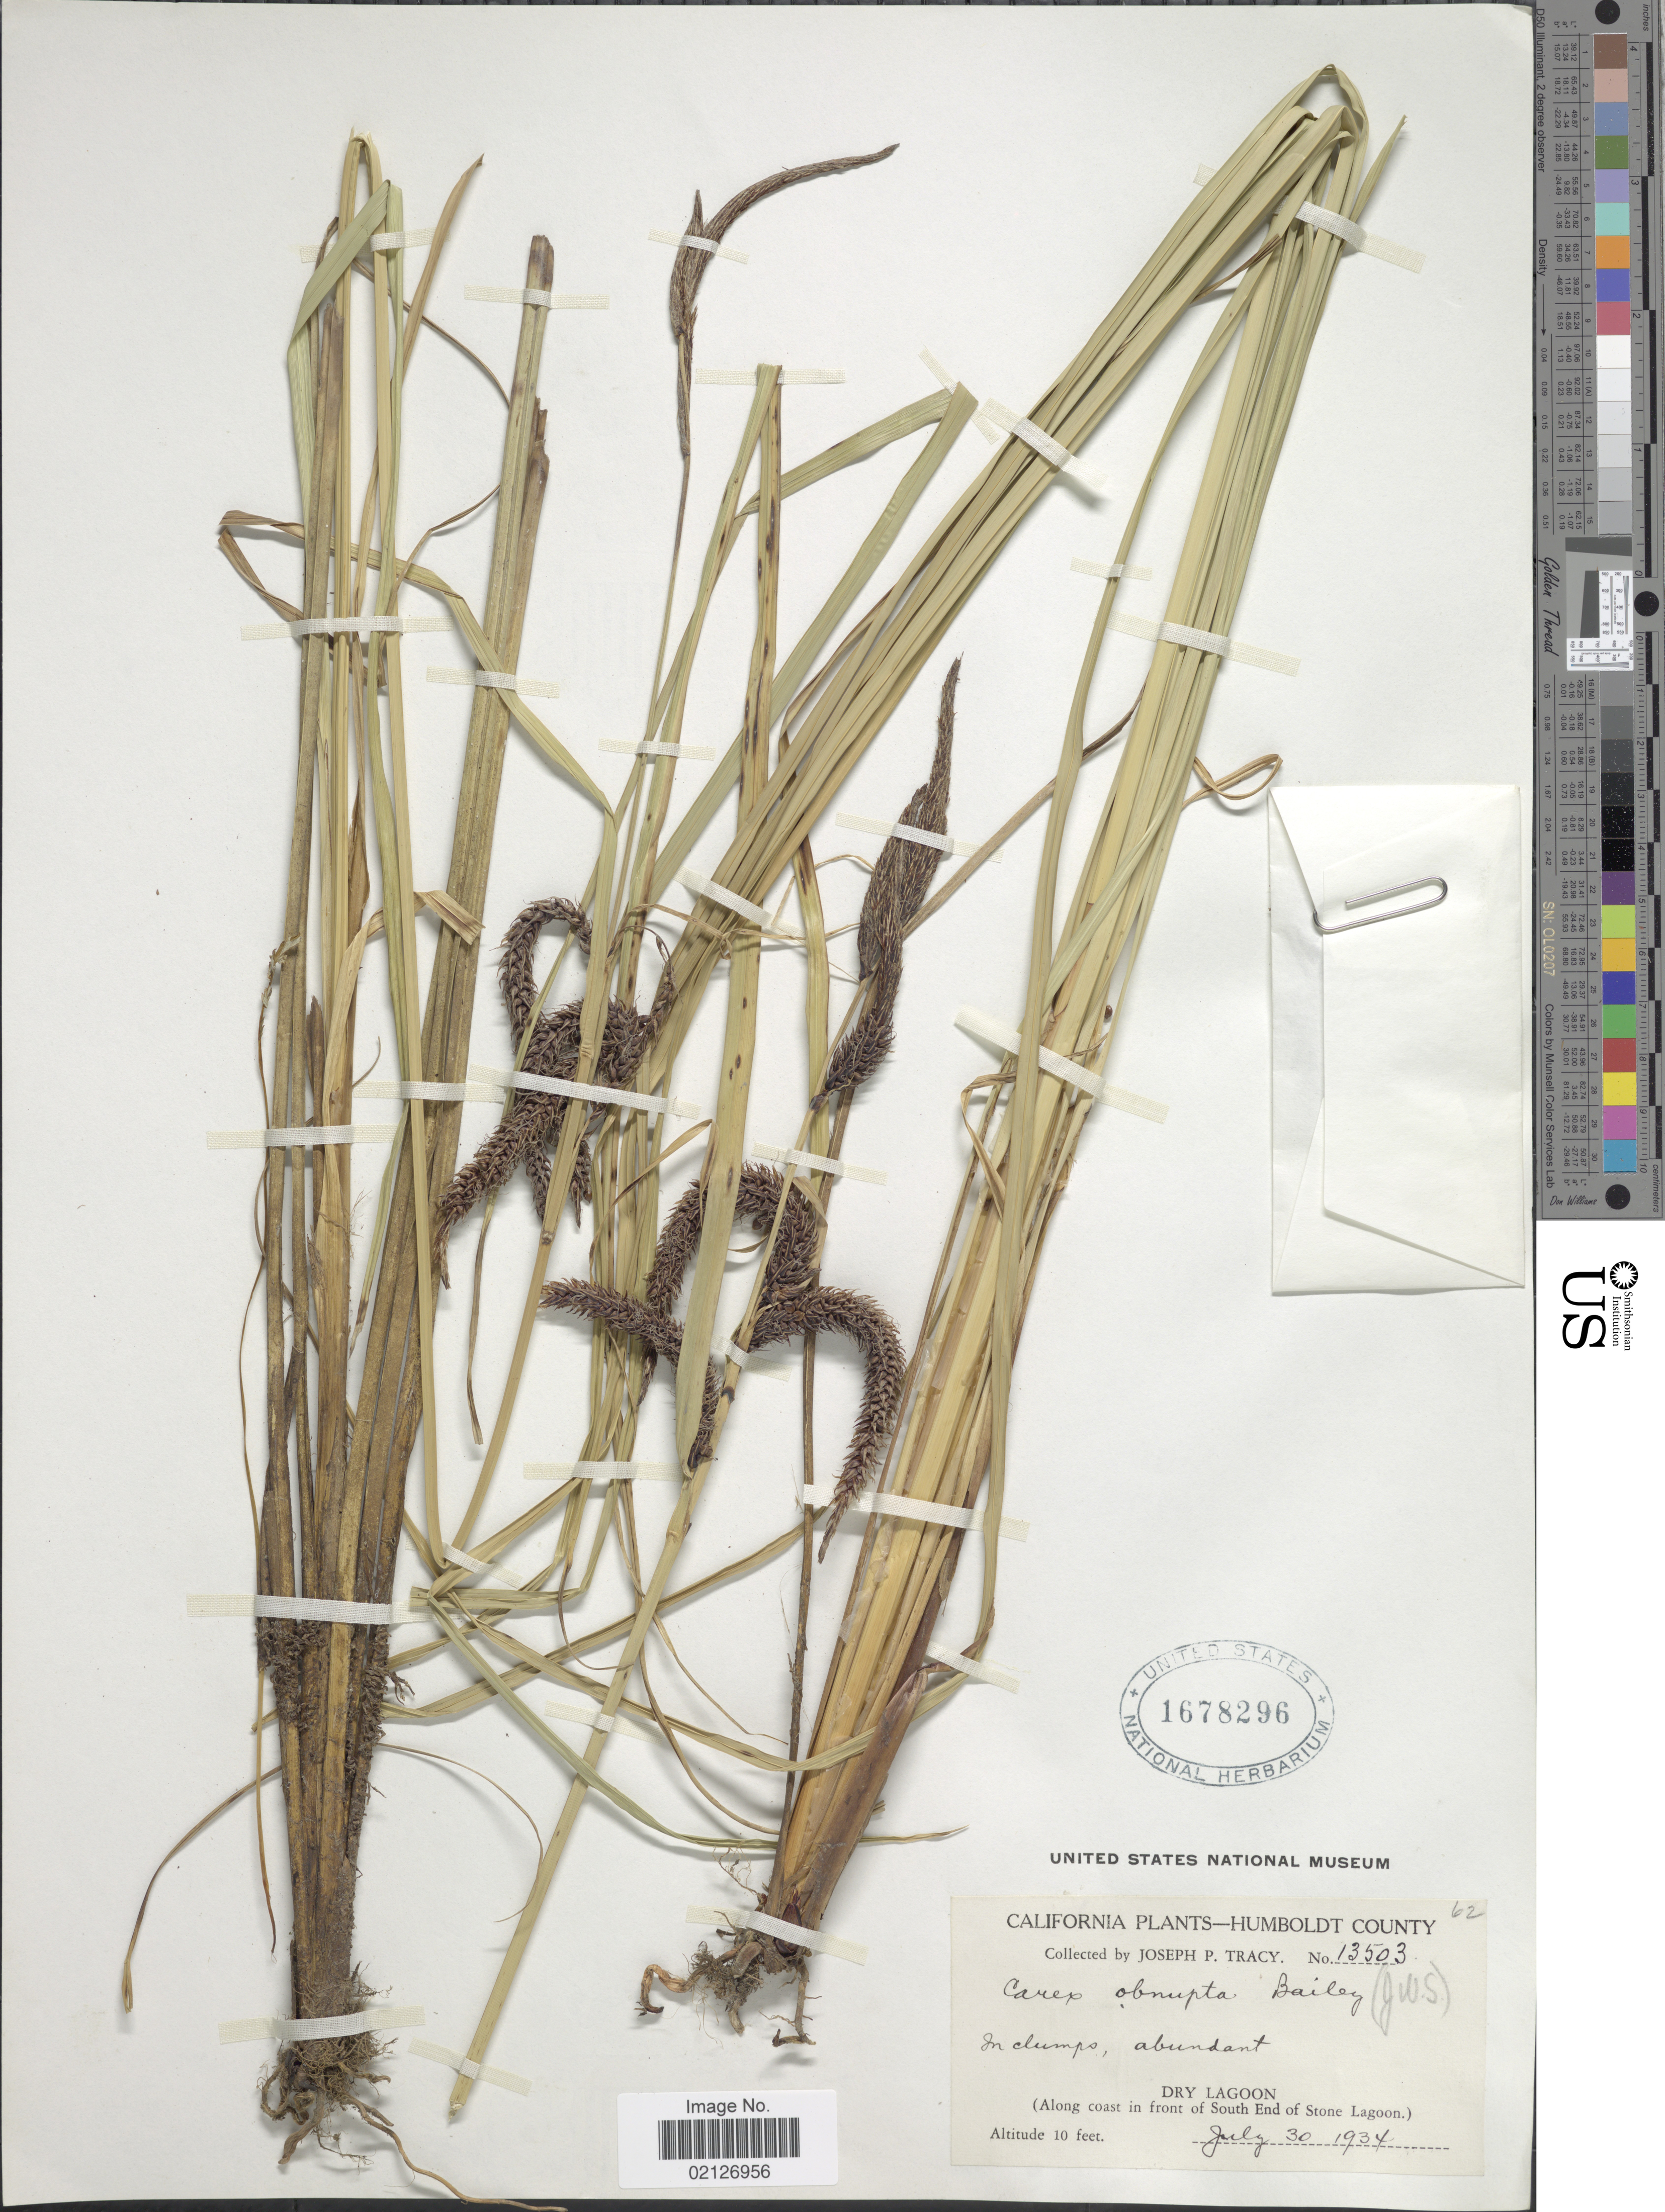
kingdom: Plantae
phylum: Tracheophyta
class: Liliopsida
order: Poales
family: Cyperaceae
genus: Carex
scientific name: Carex obnupta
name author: L.H. Bailey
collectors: J. Tracy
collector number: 13503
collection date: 1934-07-30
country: United States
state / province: California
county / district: Humboldt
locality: Humboldt County, Dry Lagoon (along coast in front of South End of Stone Lagoon)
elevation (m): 3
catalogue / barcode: US 1678296